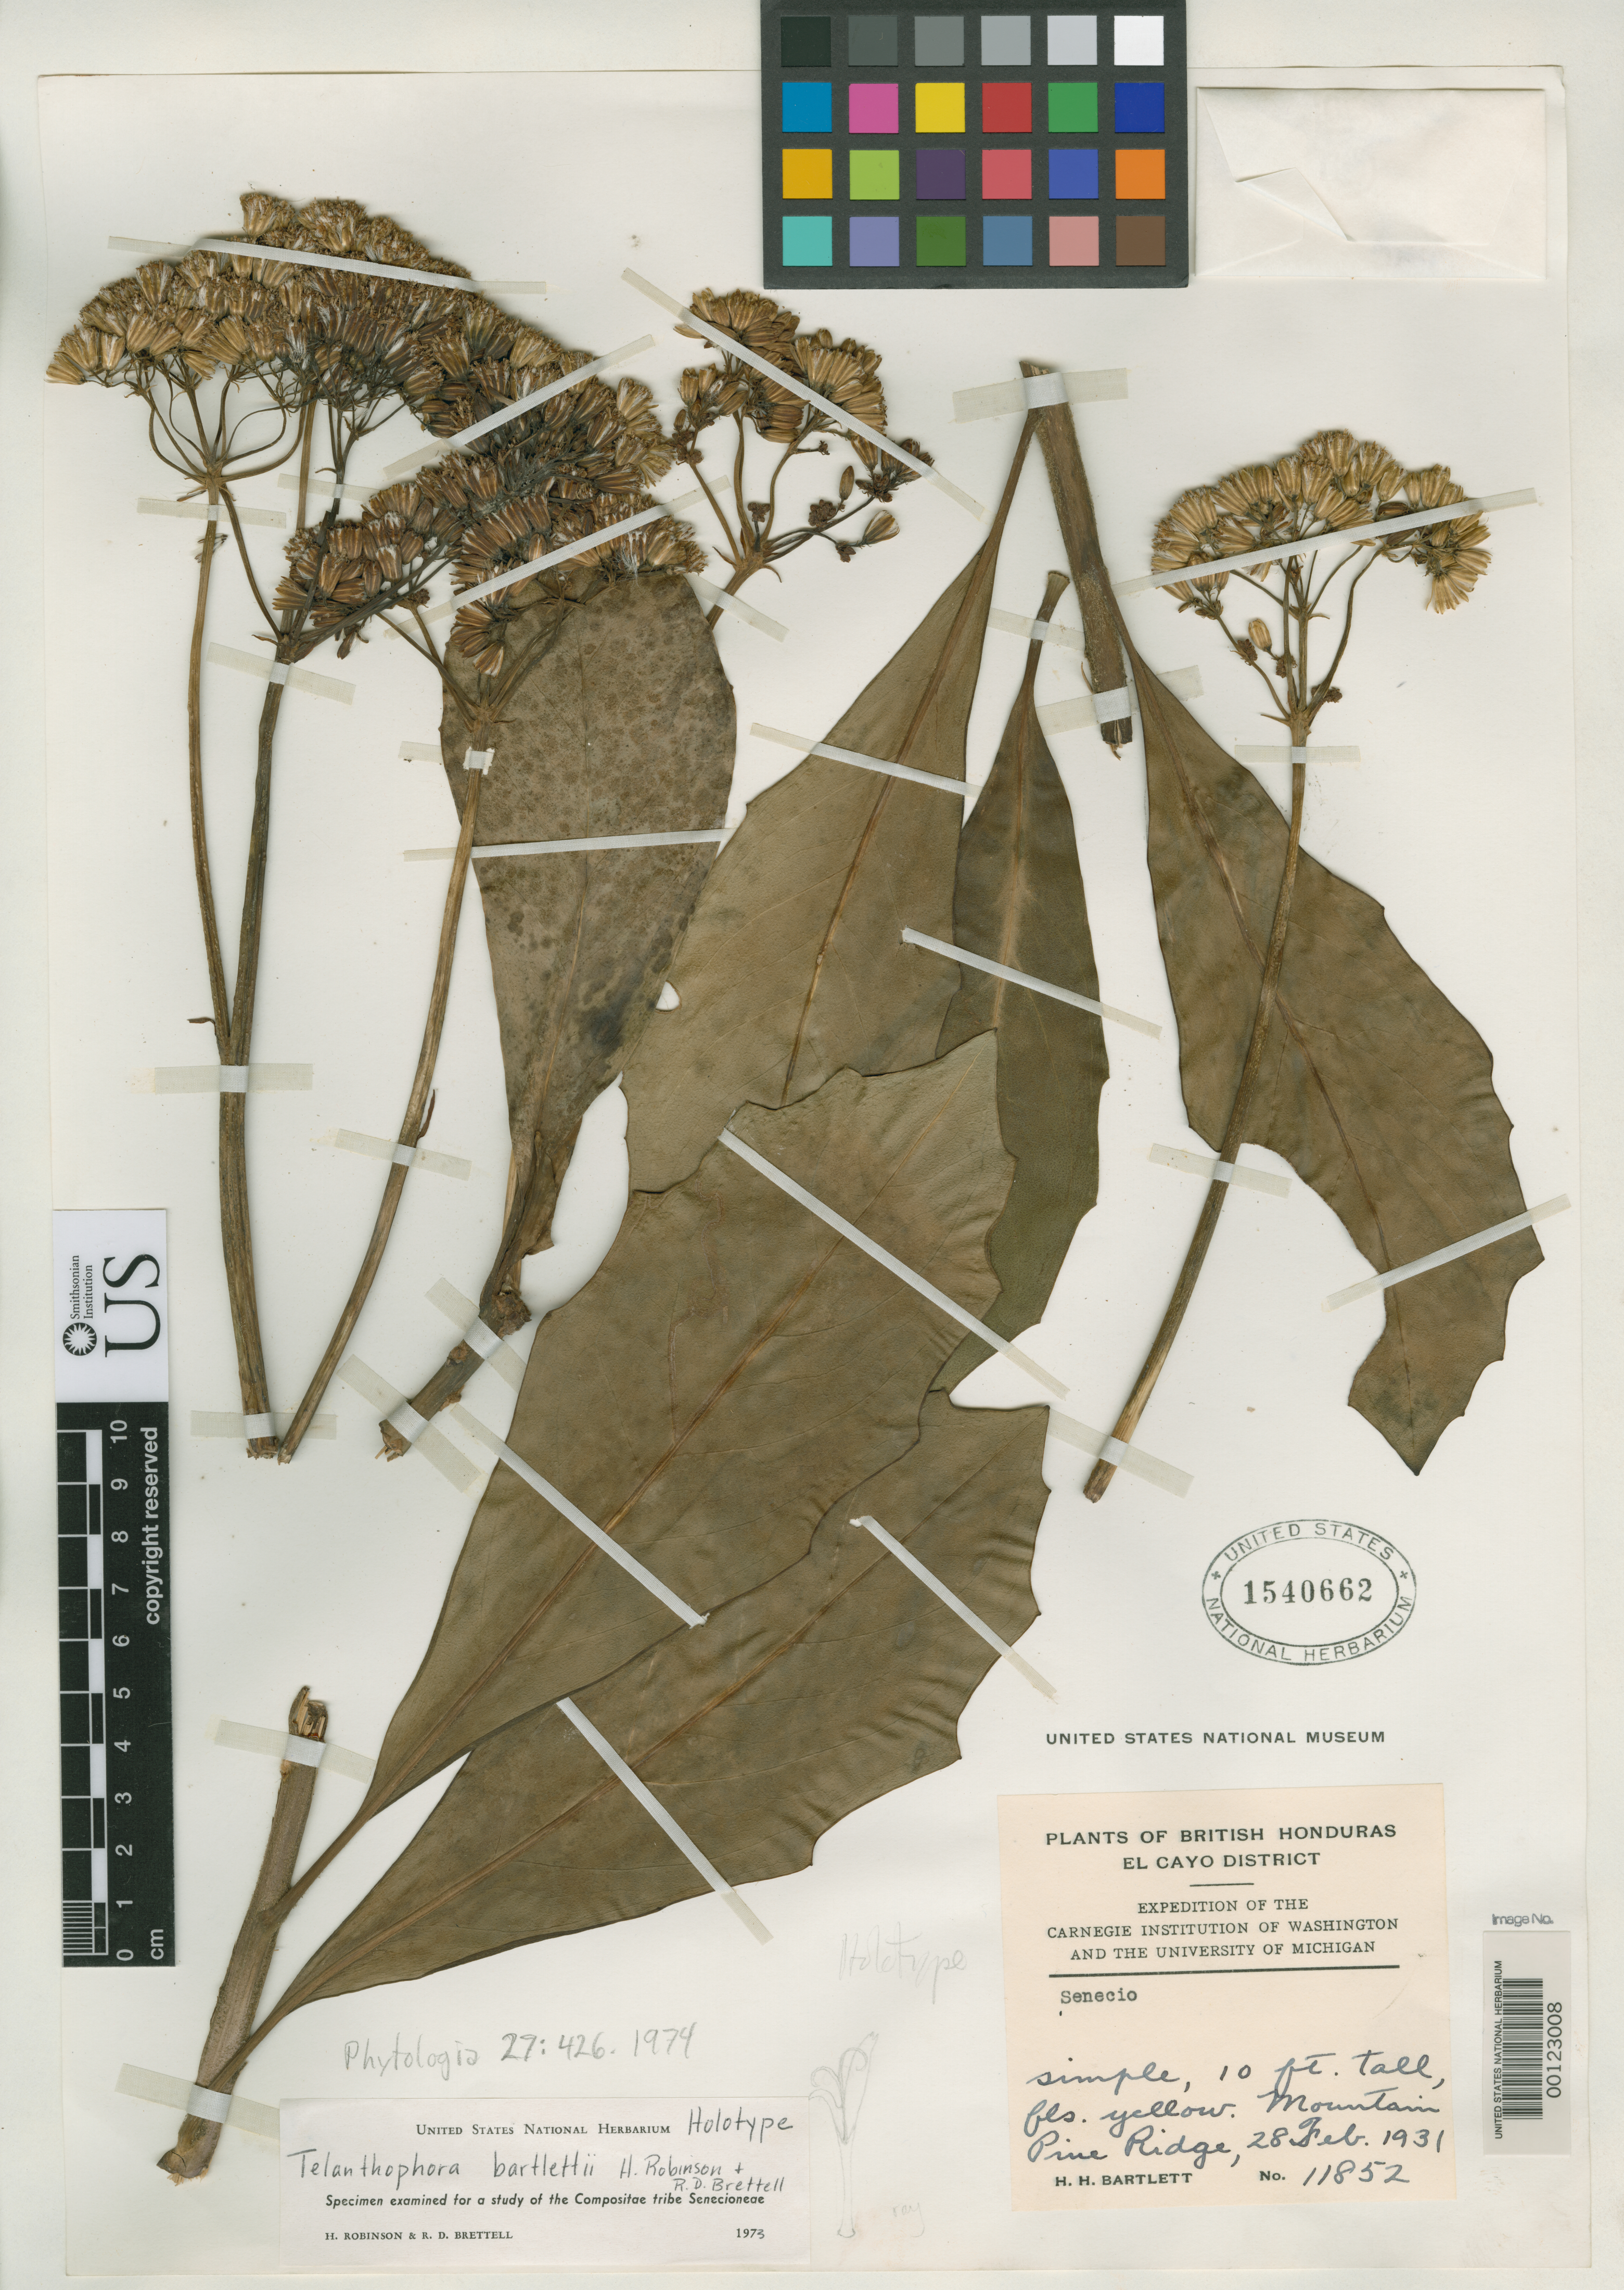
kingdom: Plantae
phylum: Tracheophyta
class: Magnoliopsida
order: Asterales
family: Asteraceae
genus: Telanthophora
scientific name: Telanthophora bartlettii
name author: H. Rob. & Brettell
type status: Holotype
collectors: H. H. Bartlett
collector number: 11852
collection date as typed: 28 Feb 1931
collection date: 1931-02-28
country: Belize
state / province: Cayo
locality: Mountain Pine Ridge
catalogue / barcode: US 1540662